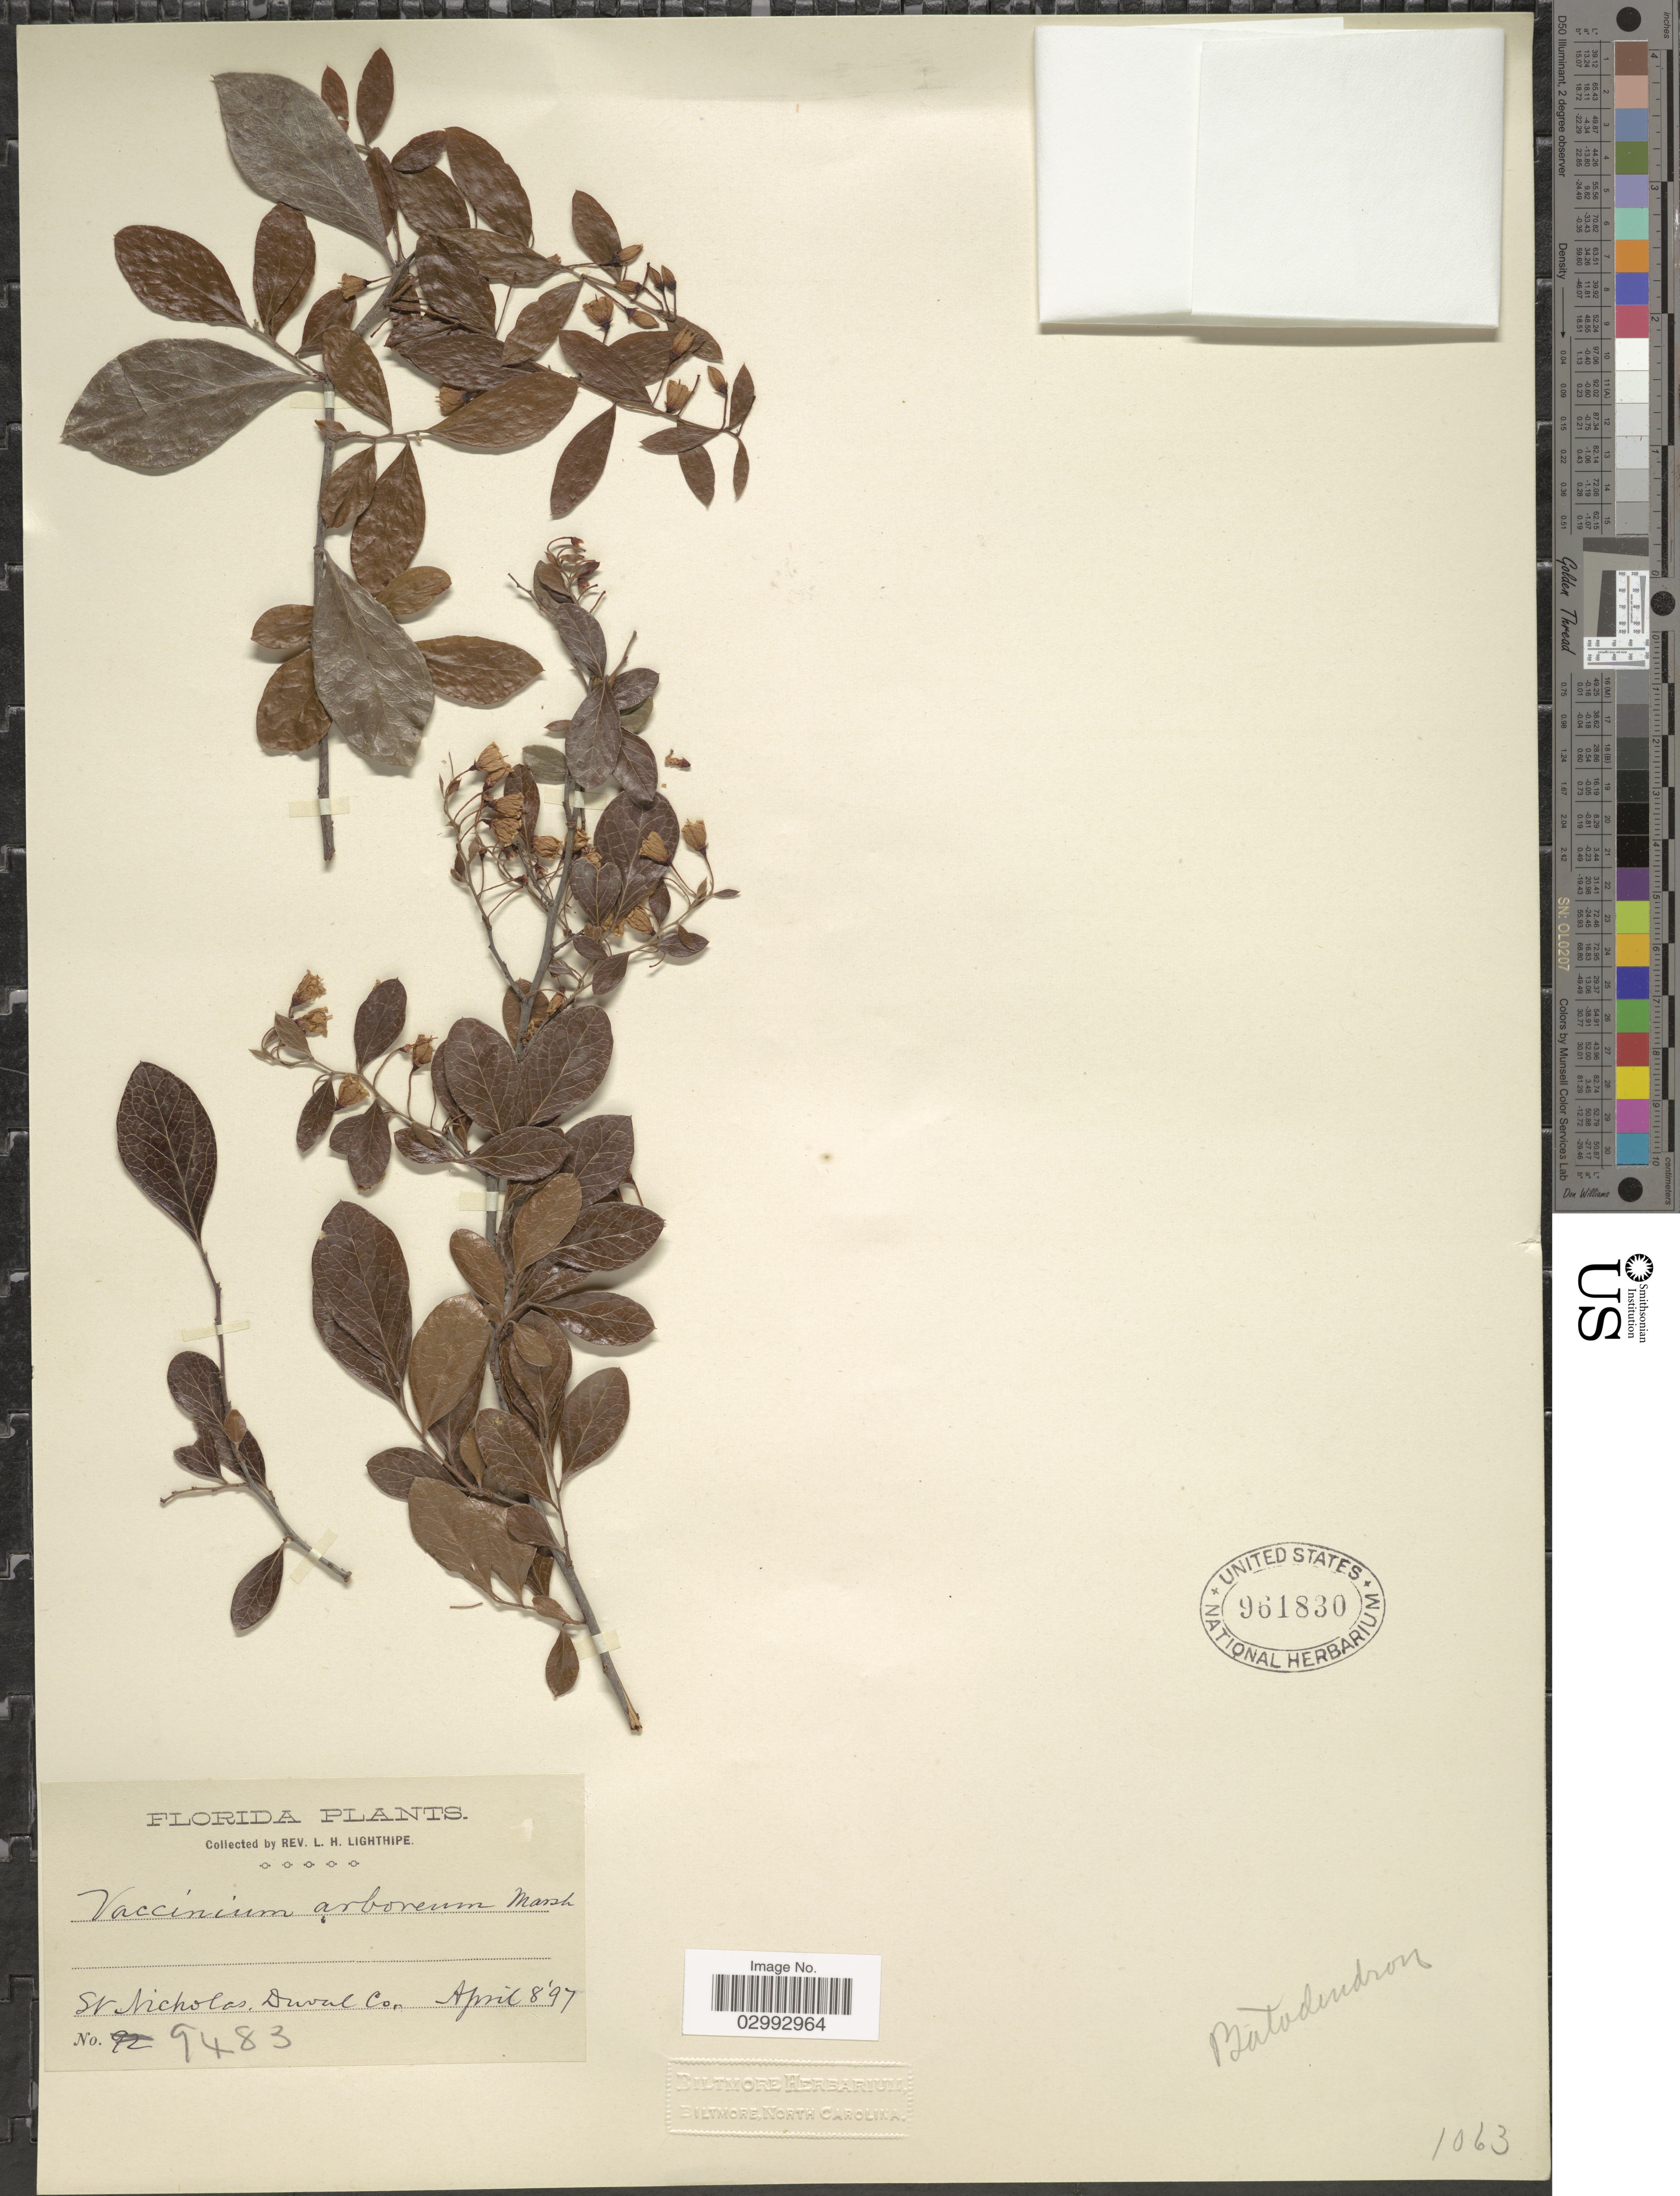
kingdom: Plantae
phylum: Tracheophyta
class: Magnoliopsida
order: Ericales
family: Ericaceae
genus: Batodendron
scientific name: Batodendron arboreum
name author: Nutt.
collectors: Rev. L. H. Lighthipe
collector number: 9483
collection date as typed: Transcribed d/m/y: 8/4/97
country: United States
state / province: Florida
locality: St. Nicholas, Duval Co.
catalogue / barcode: US 961830